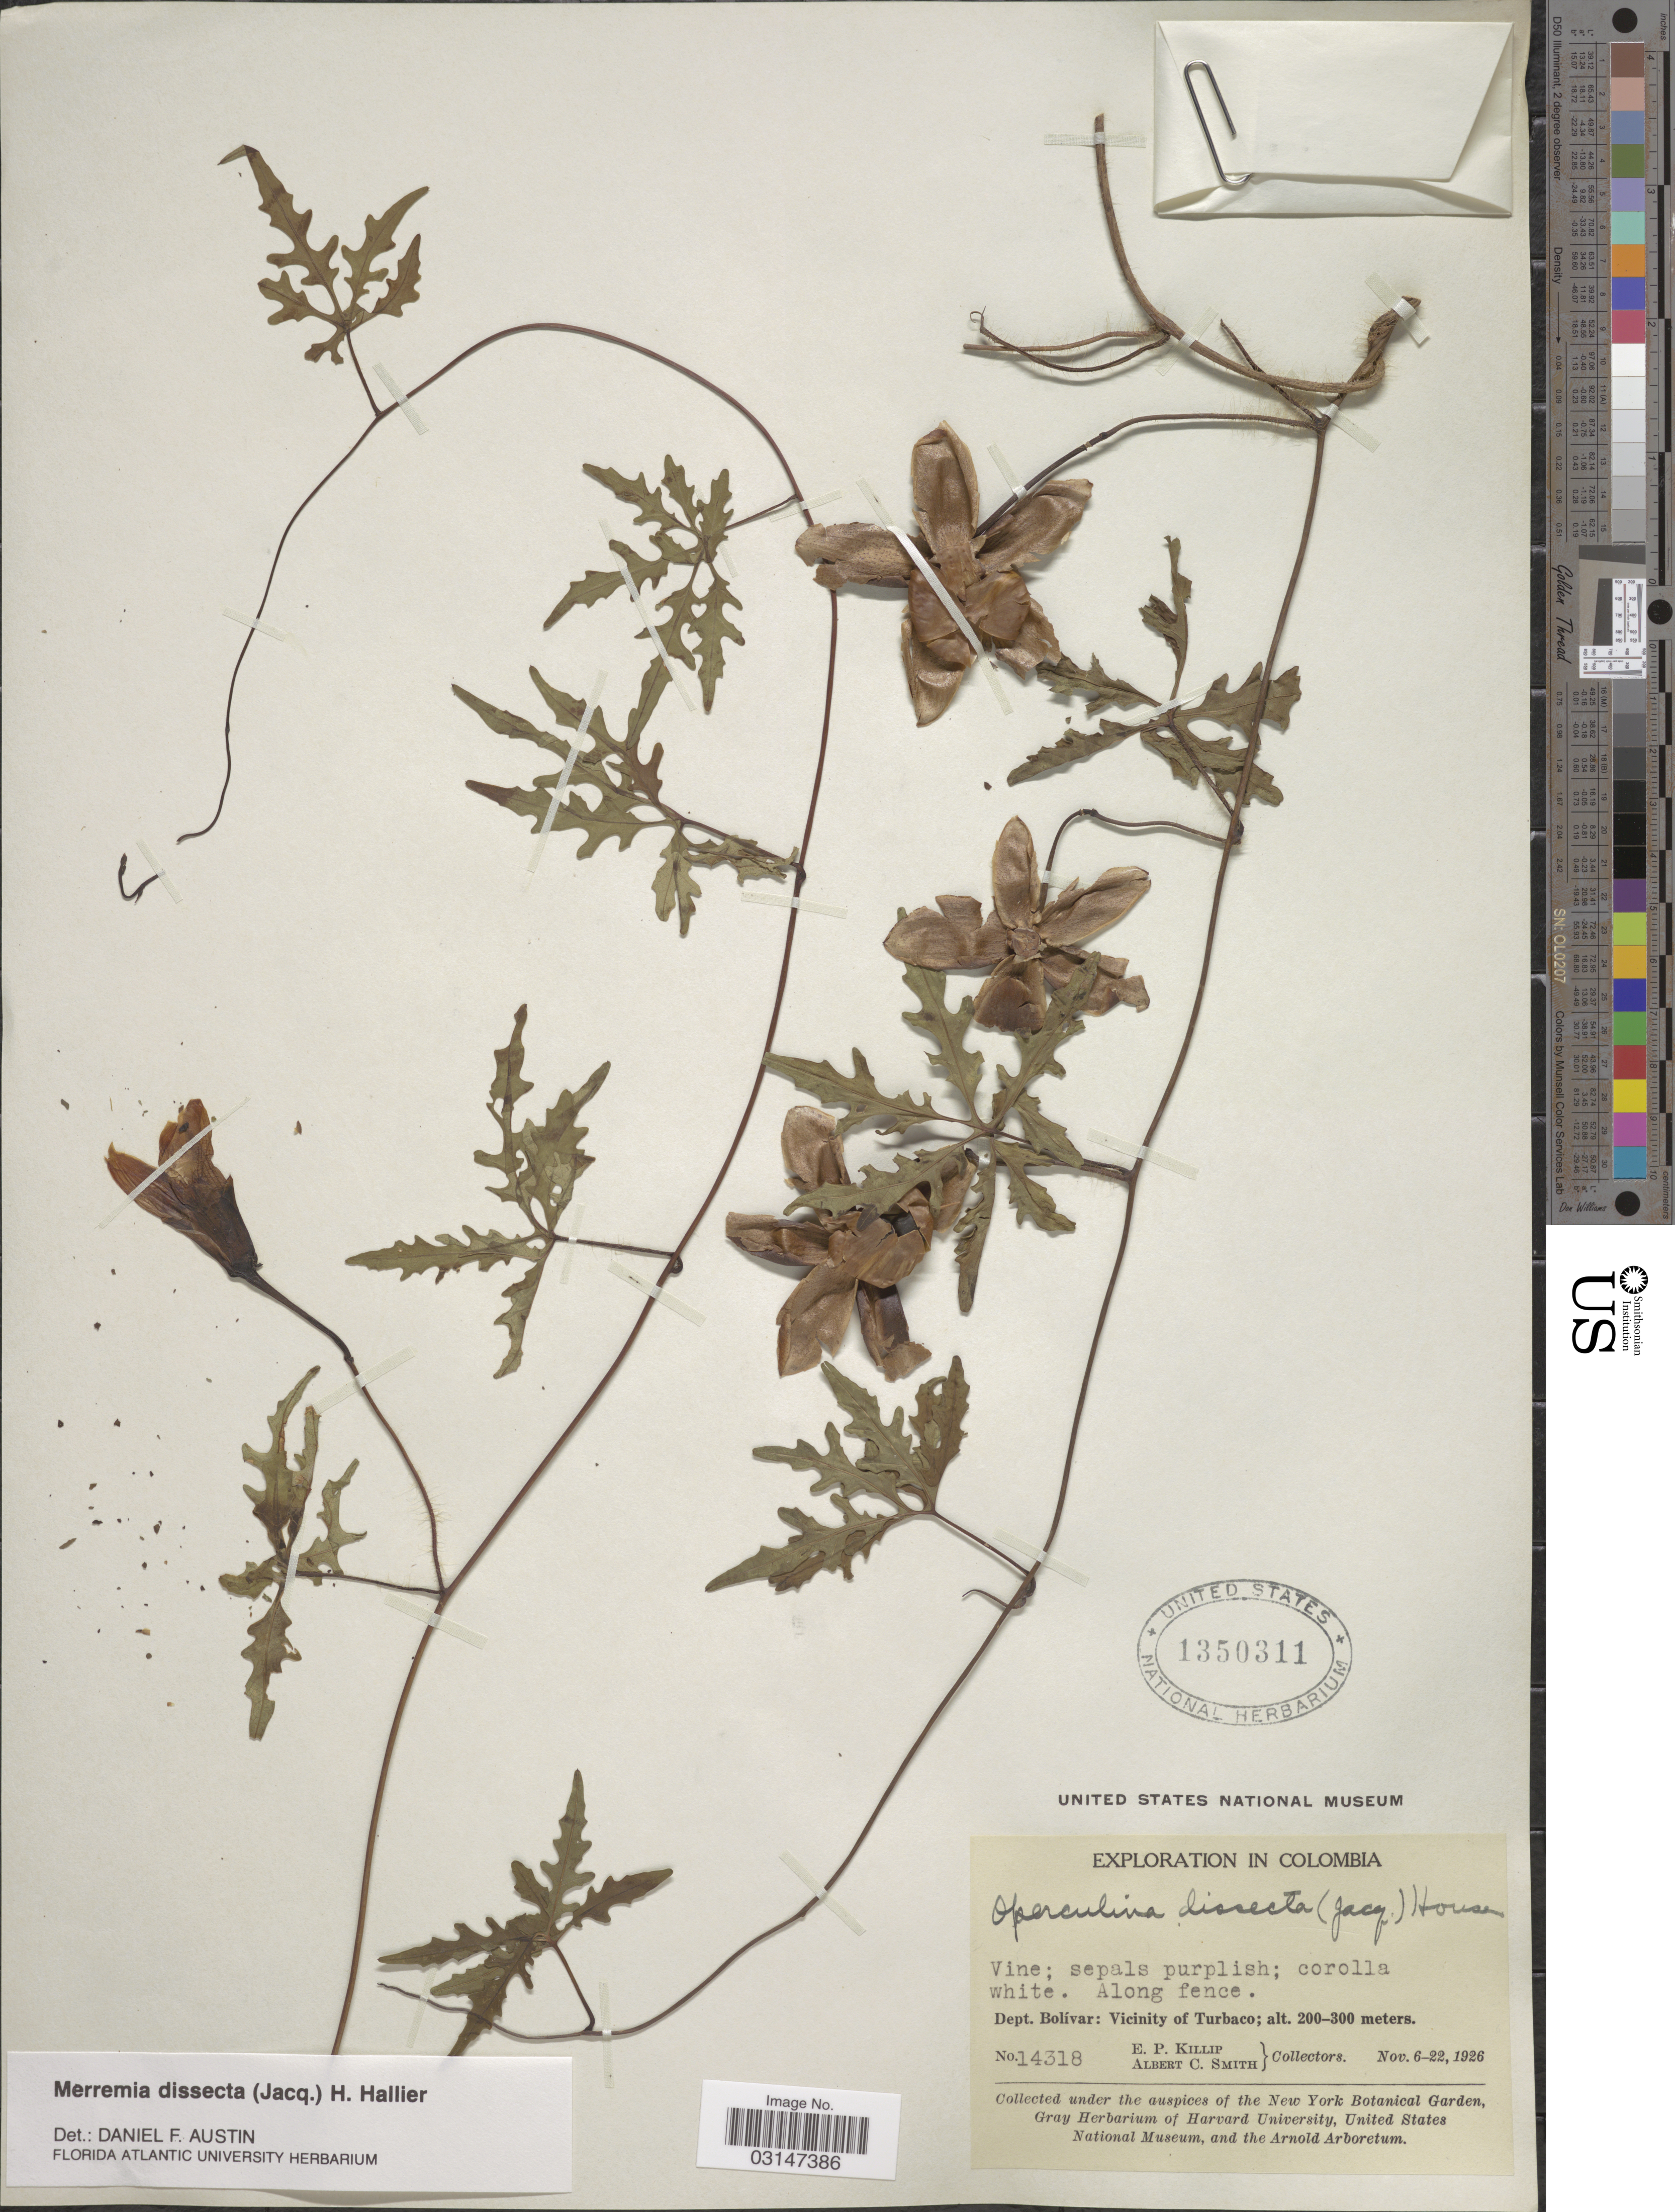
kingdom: Plantae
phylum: Tracheophyta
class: Magnoliopsida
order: Solanales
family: Convolvulaceae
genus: Distimake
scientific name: Distimake dissectus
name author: (Jacq.) A. R. Simões & Staples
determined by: Strong, Mark T., (BOT), Smithsonian Institution - National Museum of Natural History (UNITED STATES)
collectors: E. P. Killip & A. C. Smith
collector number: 14318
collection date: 1926-11-06/1926-11-22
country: Colombia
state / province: Bolívar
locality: Dept. Bolívar: Vicinity of Turbaco.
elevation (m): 200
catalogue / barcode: US 1350311